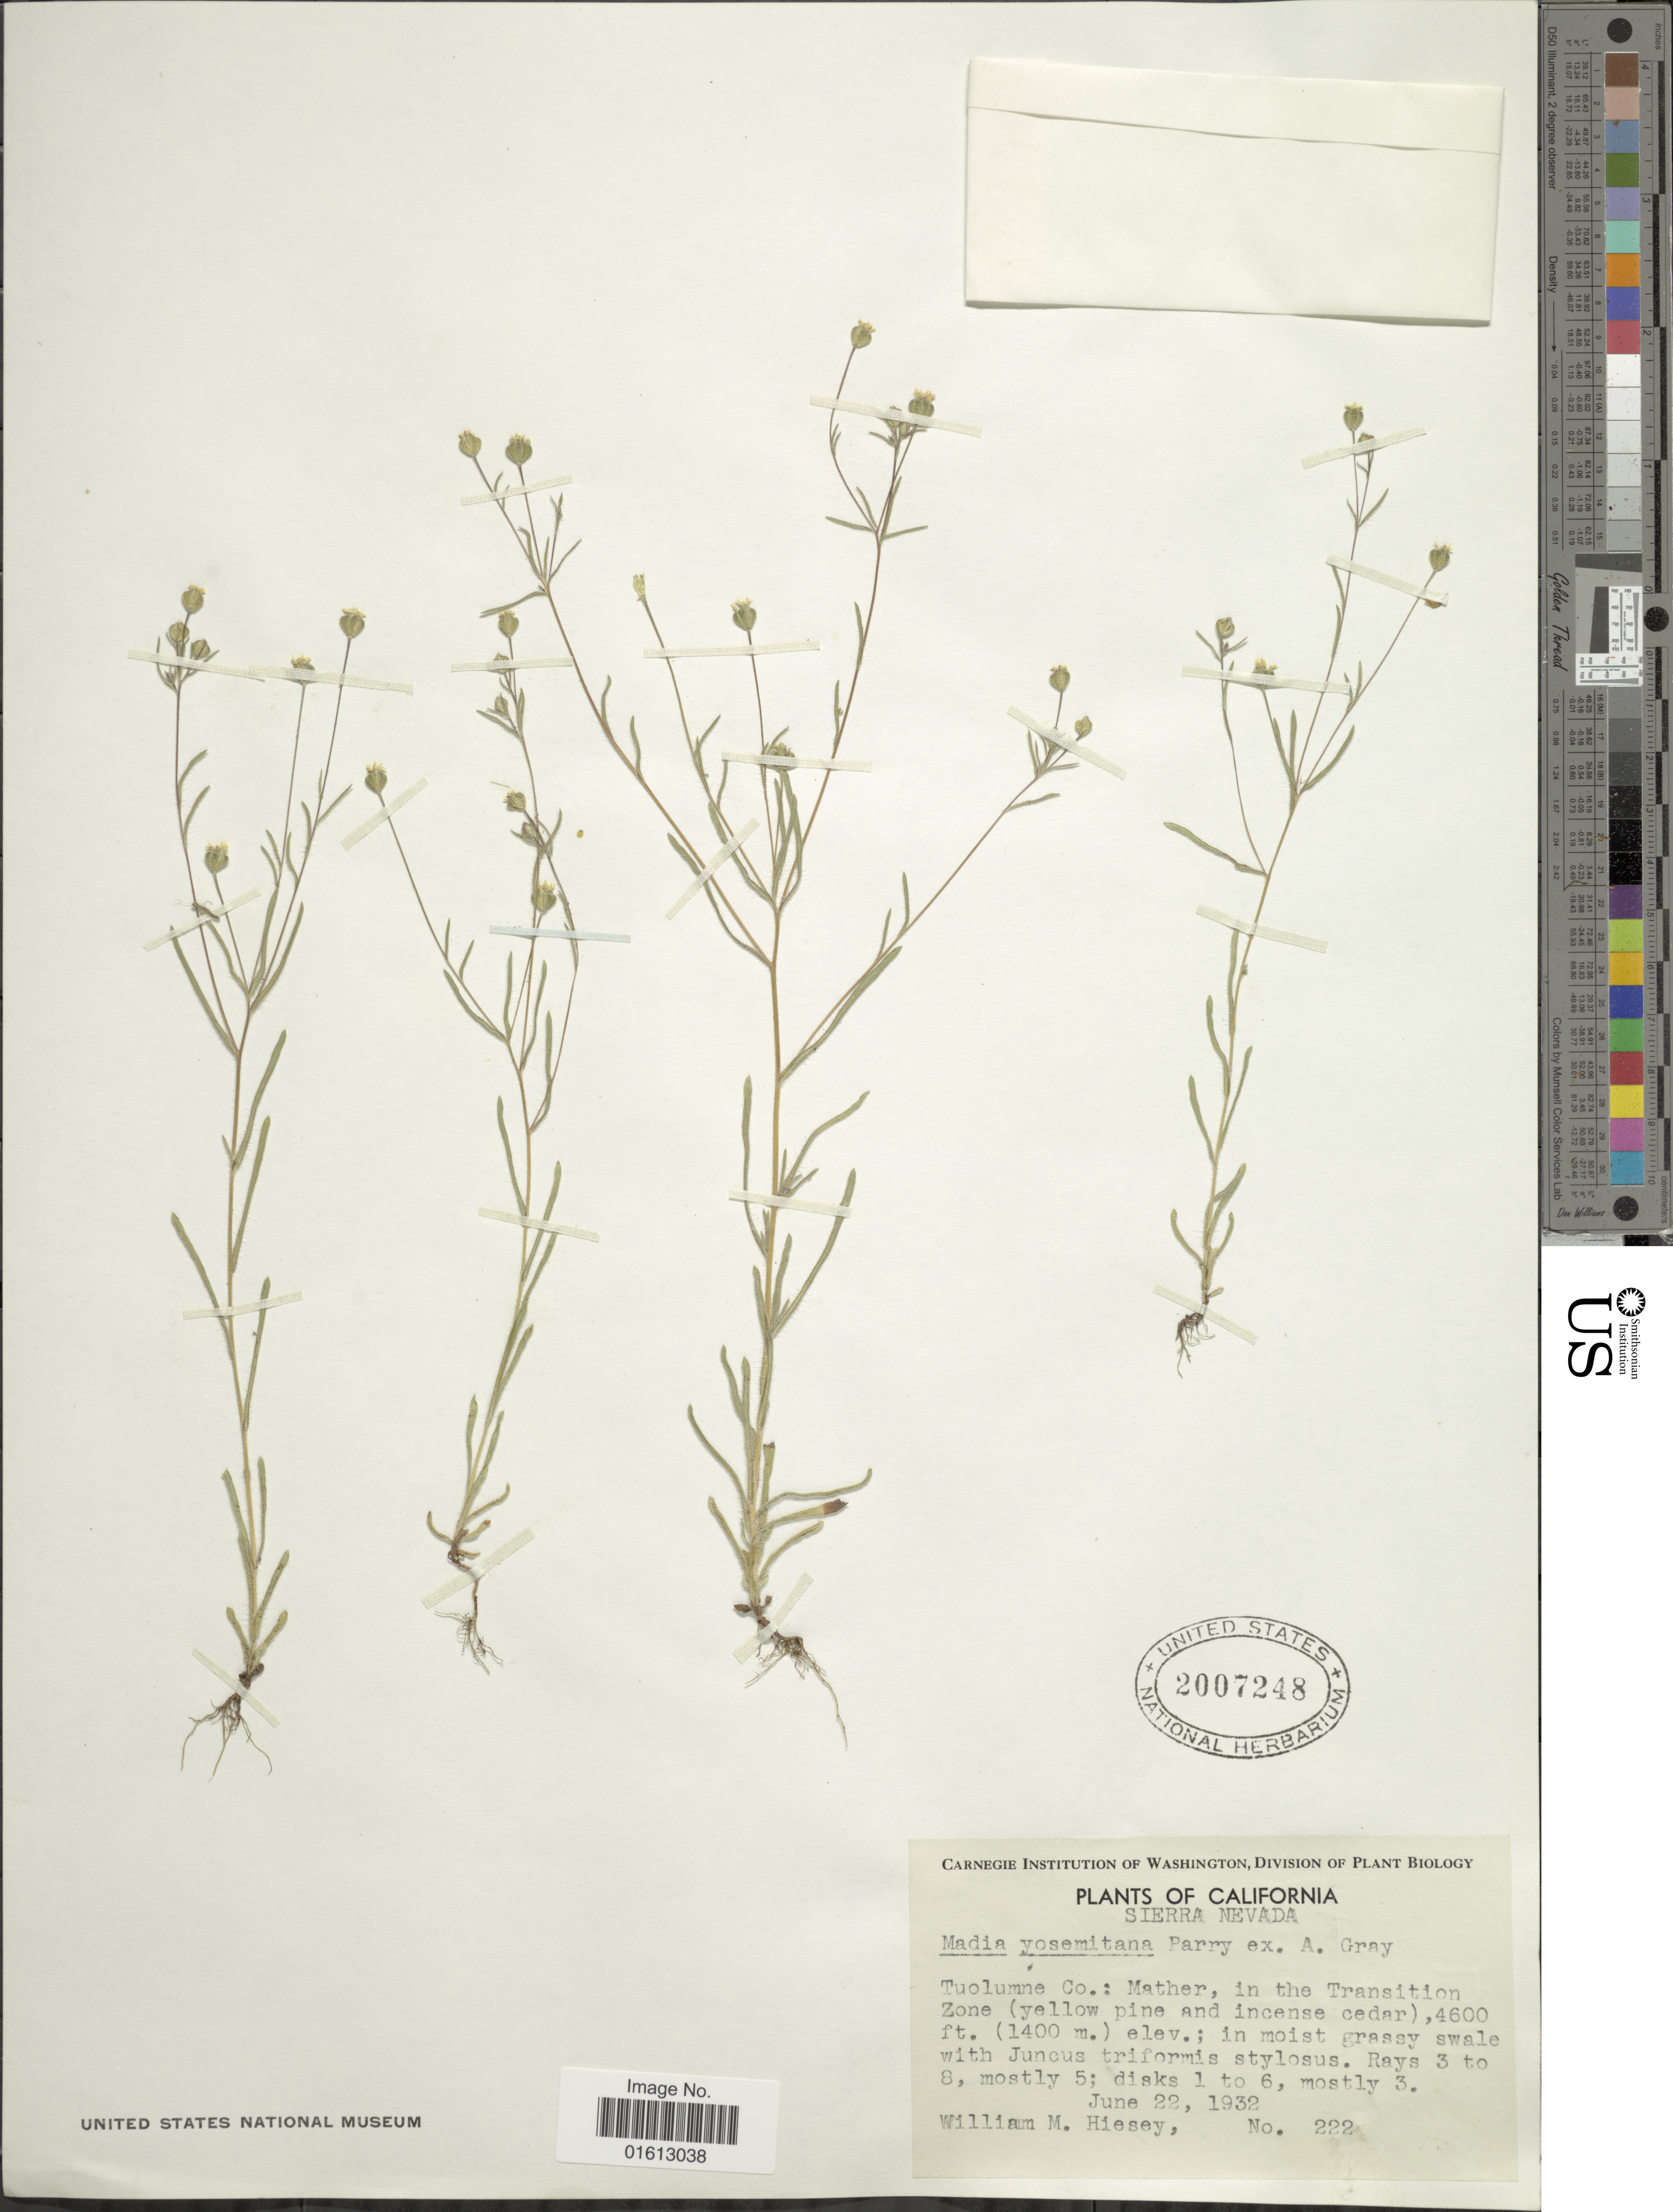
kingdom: Plantae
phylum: Tracheophyta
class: Magnoliopsida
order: Asterales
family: Asteraceae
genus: Madia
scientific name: Madia yosemitana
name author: Parry ex A. Gray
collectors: W. Hiesey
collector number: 222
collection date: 1932-06-22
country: United States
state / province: California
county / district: Tuolumne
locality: California, Sierra Nevada, Tuolumne Co.: Mather, in the Transition zone (yellow pine and incense cedar).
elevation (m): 1402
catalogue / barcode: US 2007248